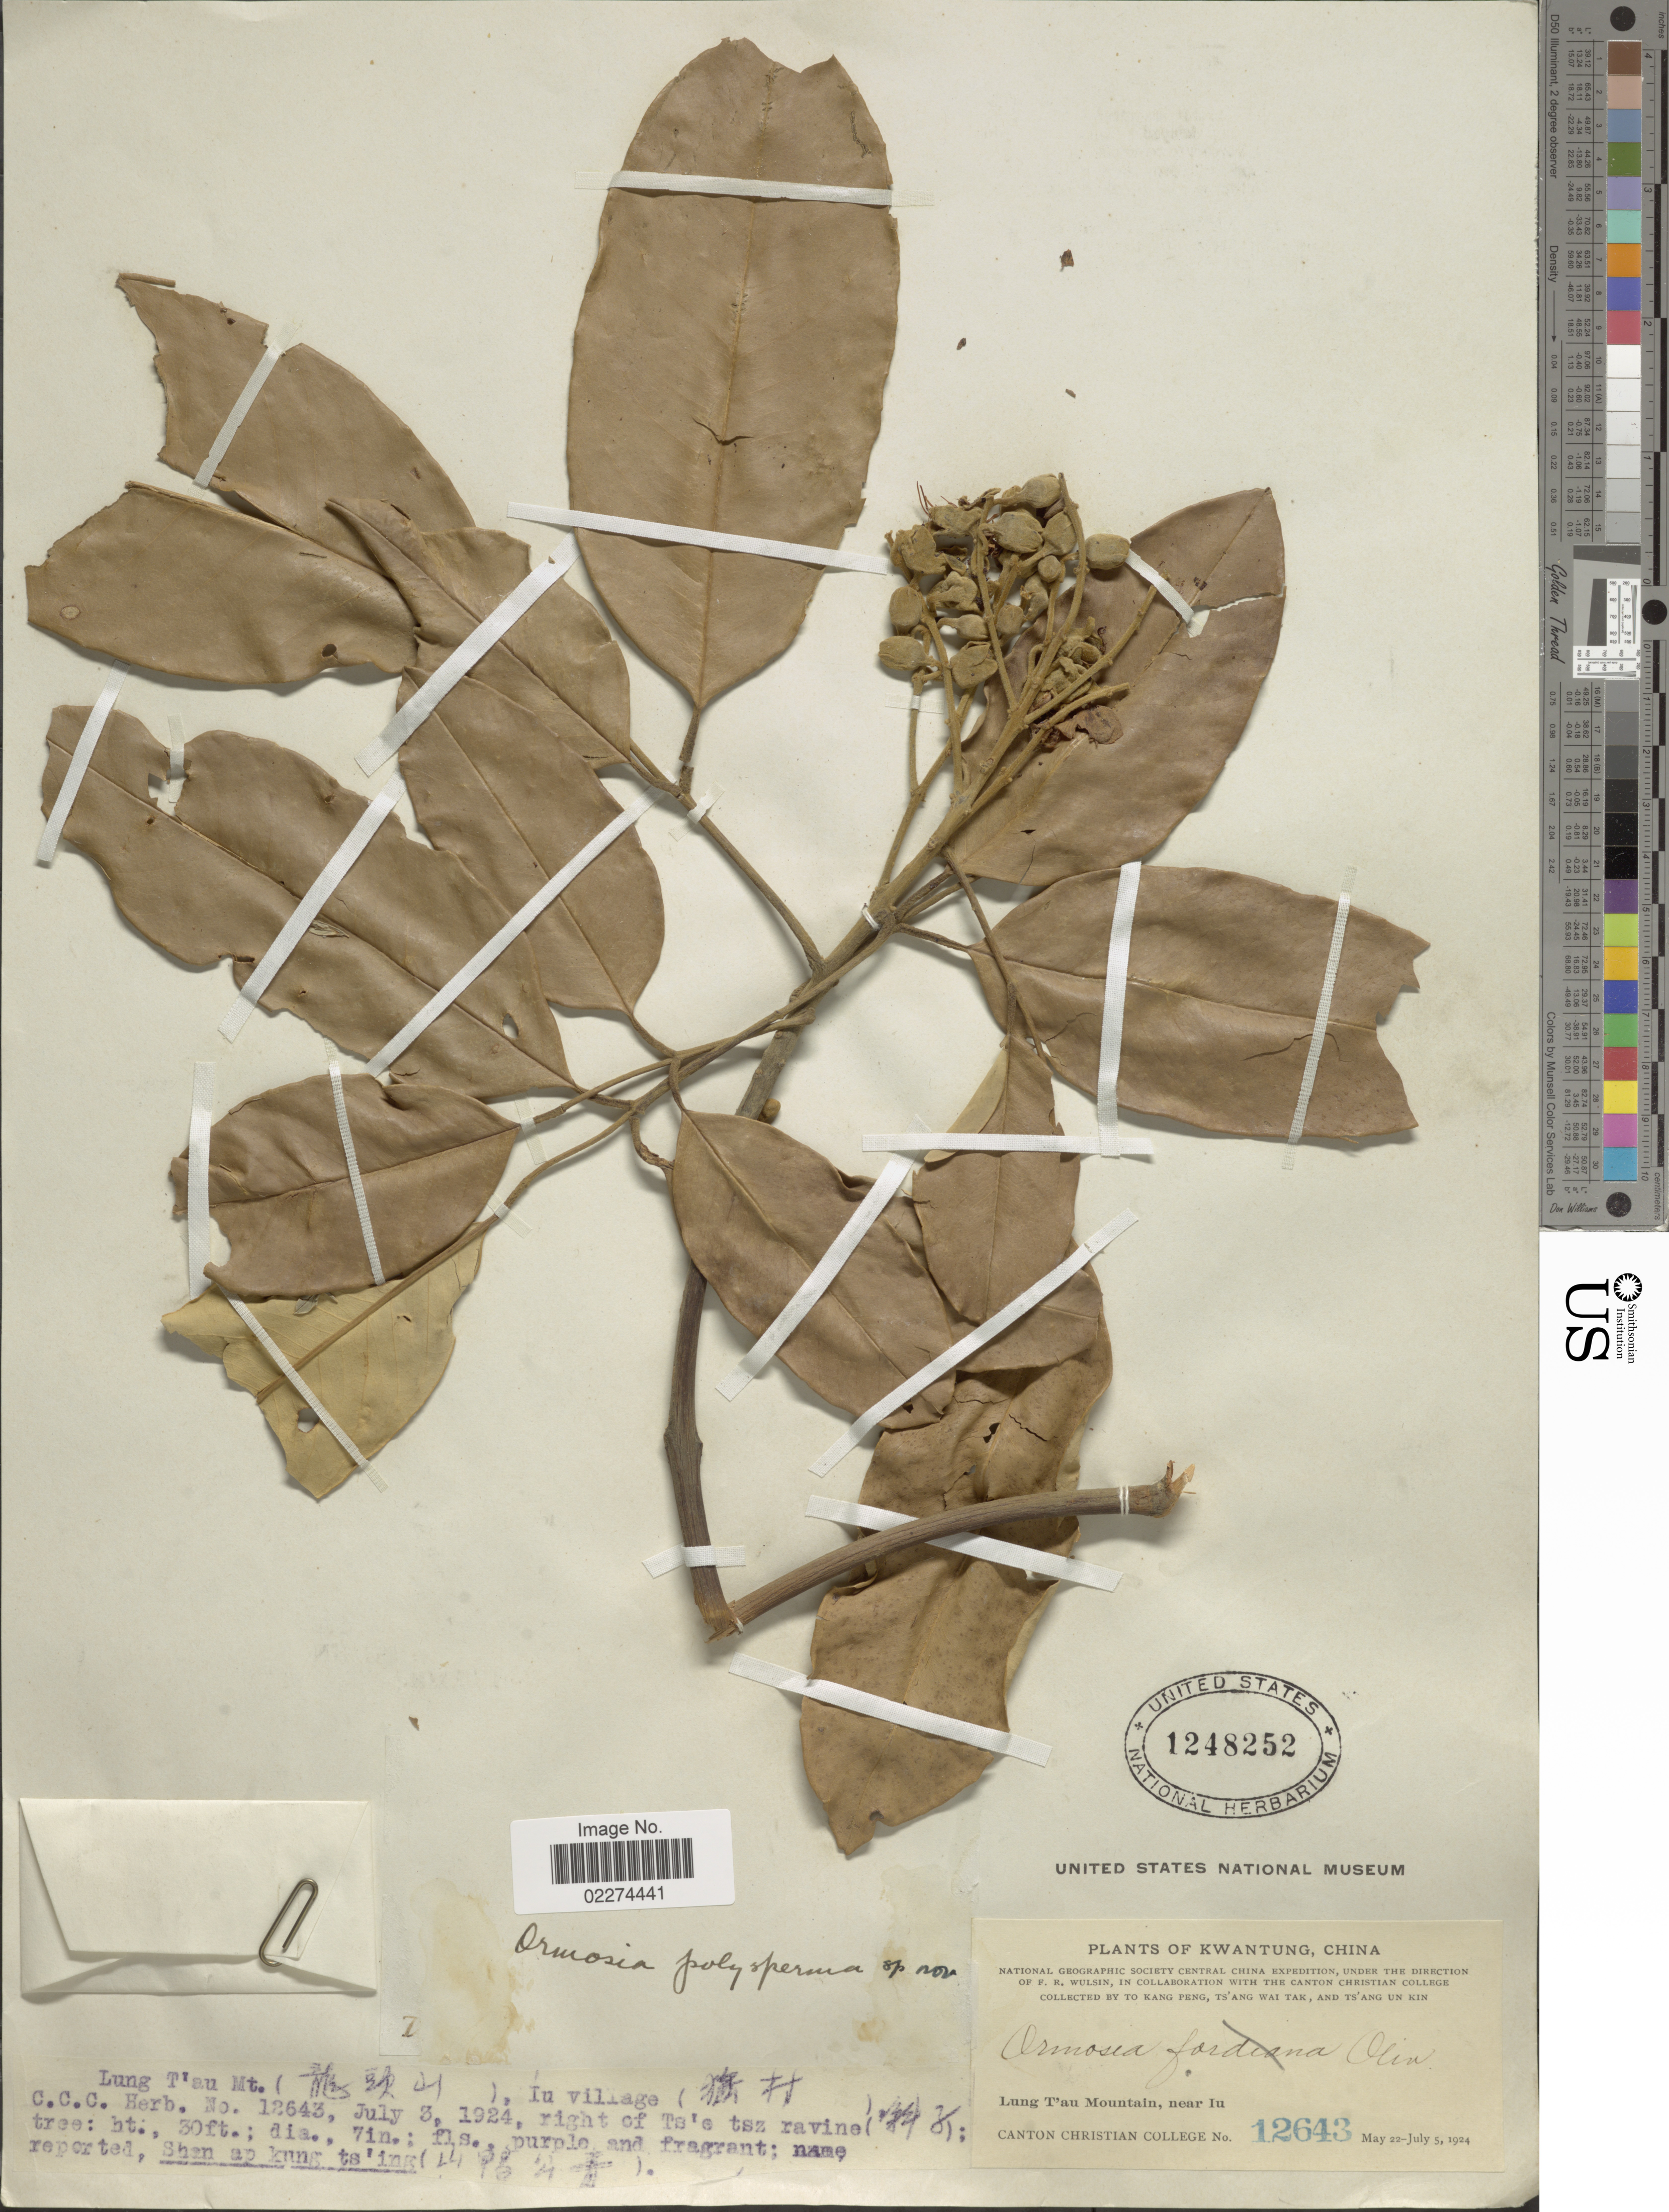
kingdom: Plantae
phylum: Tracheophyta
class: Magnoliopsida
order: Fabales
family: Fabaceae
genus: Ormosia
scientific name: Ormosia xylocarpa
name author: Merr. & L. Chen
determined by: Torke, Benjamin M.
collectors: Canton Christian College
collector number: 12643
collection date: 1924-07-03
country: China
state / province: Guangdong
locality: Kwangtung, China, Lung T' au Mountain, near Iu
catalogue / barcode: US 1248252